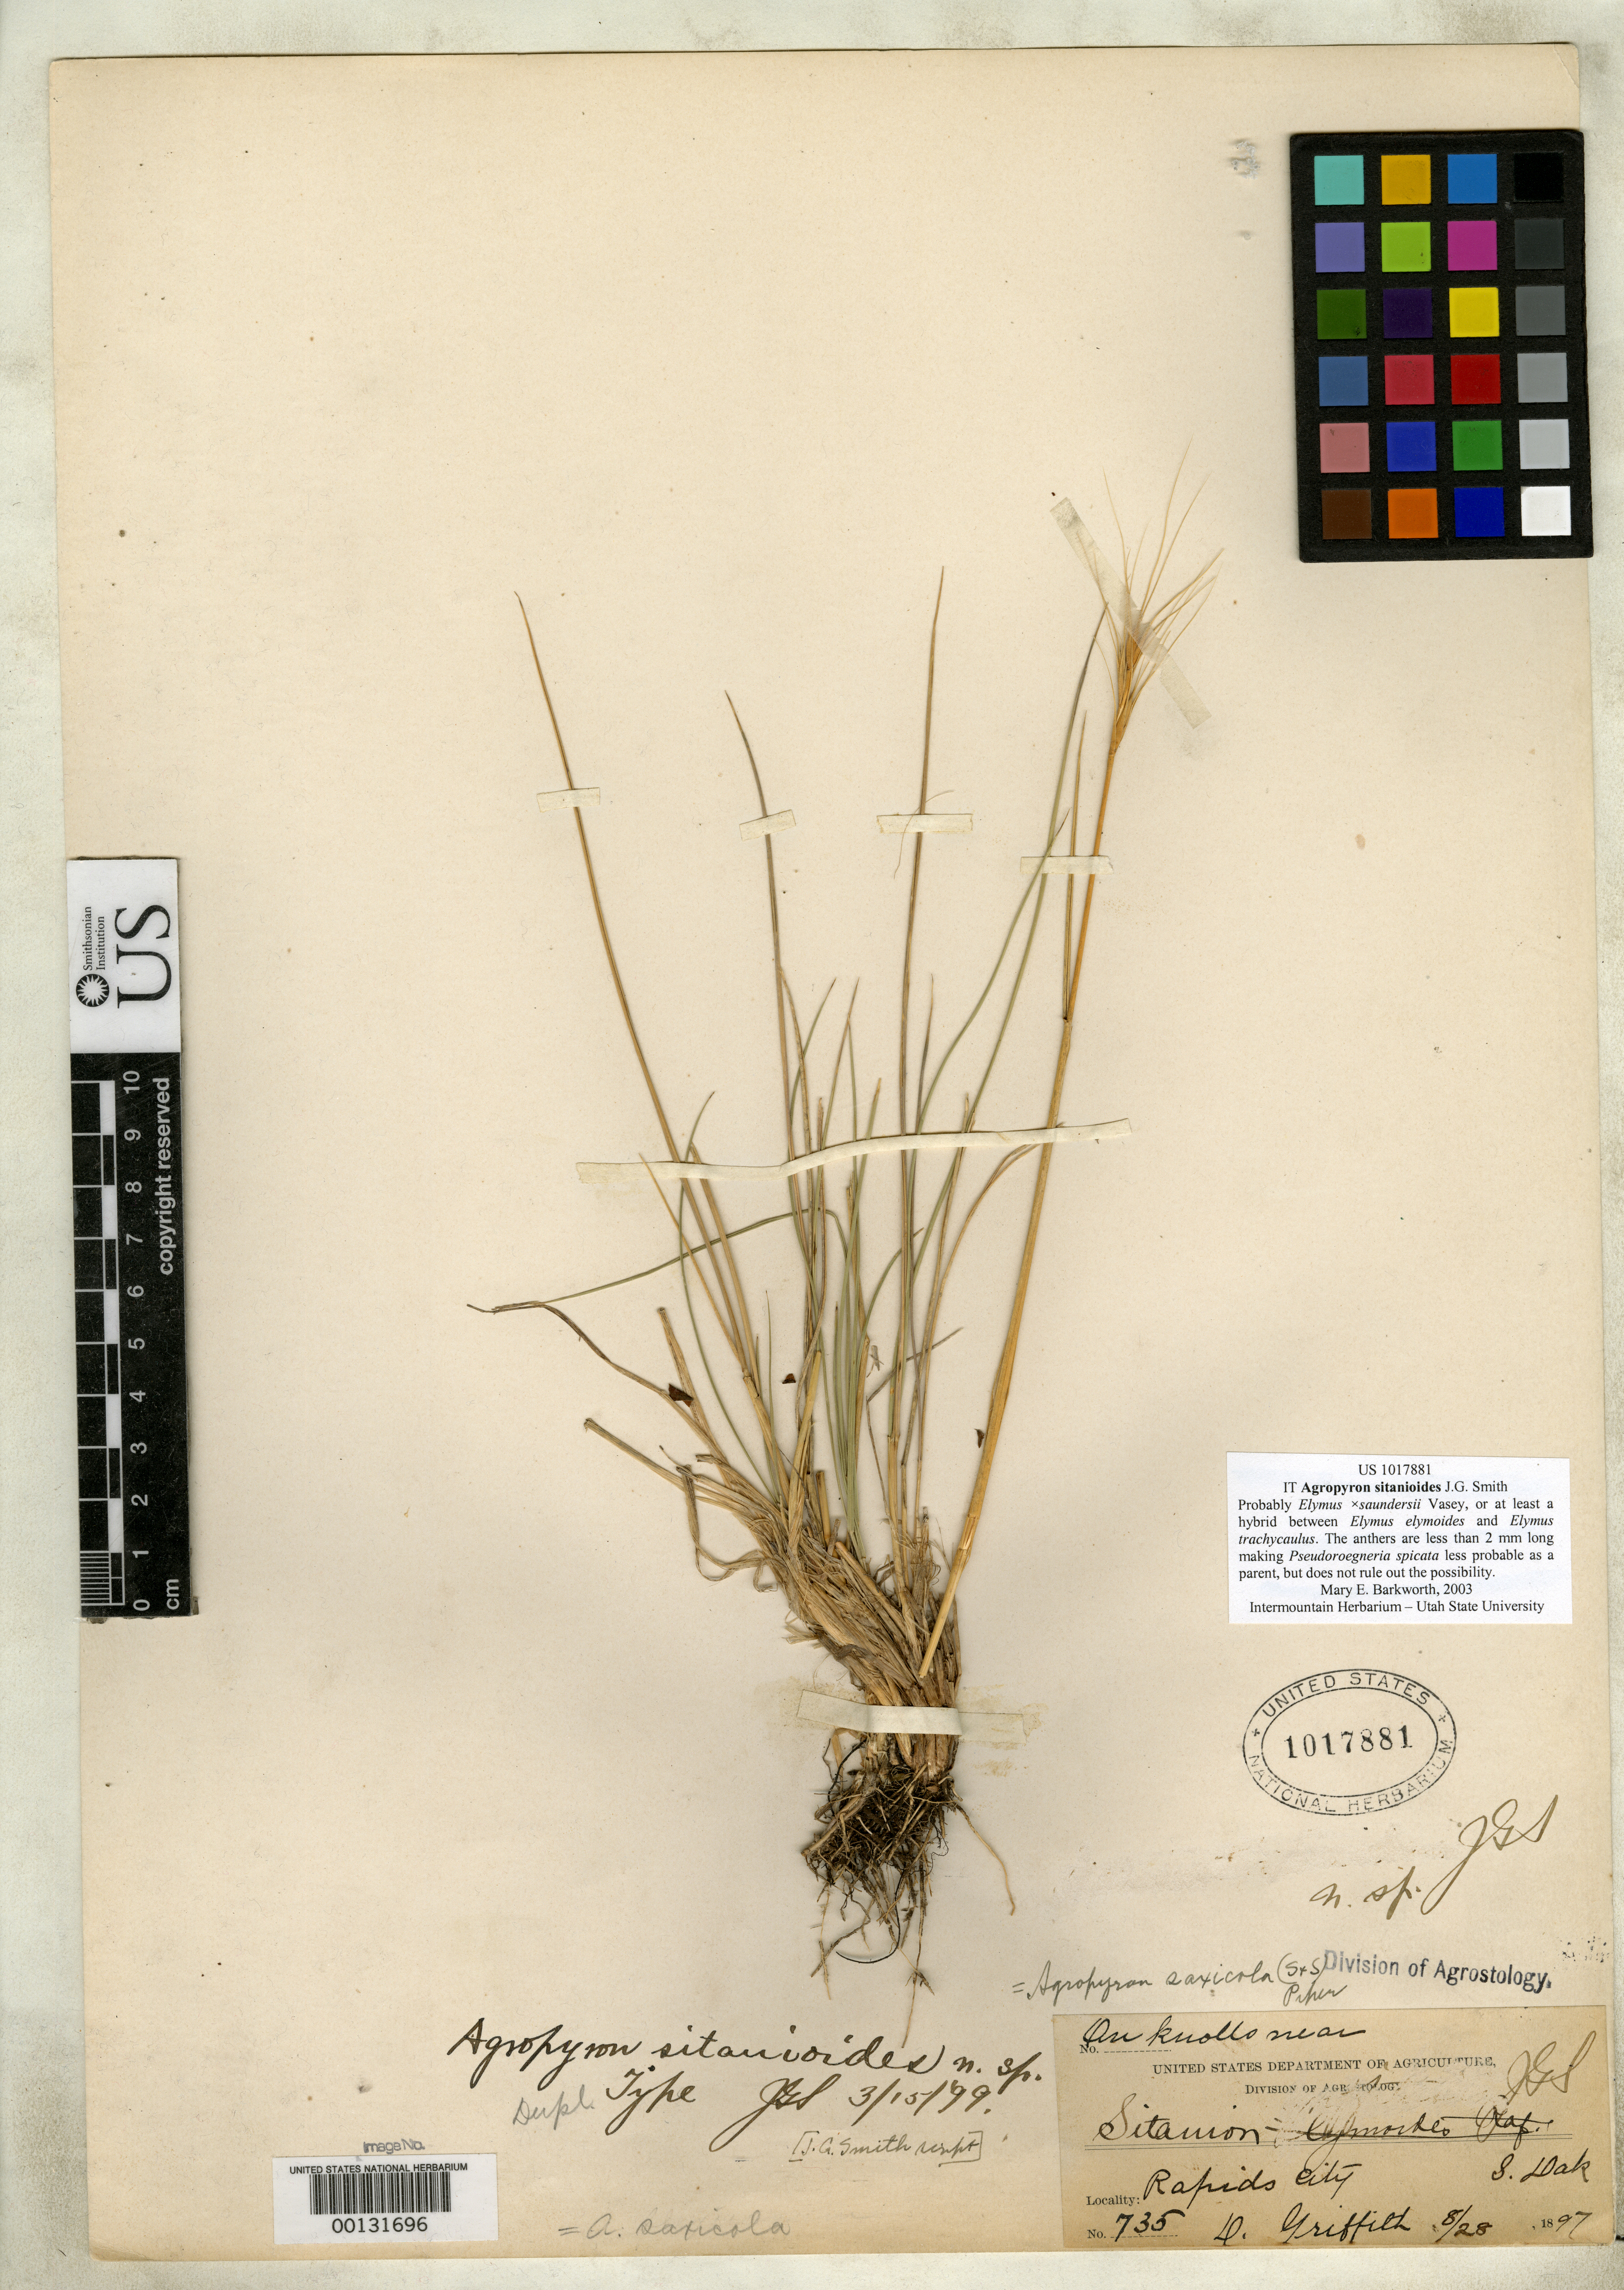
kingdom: Plantae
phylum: Tracheophyta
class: Liliopsida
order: Poales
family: Poaceae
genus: Agropyron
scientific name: Agropyron sitanioides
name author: J.G. Sm. & Piper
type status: Isotype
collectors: D. Griffiths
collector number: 735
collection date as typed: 28 Aug 1897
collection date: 1897-08-28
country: United States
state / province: South Dakota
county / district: Pennington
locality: Rapid City.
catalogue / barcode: US 1017881